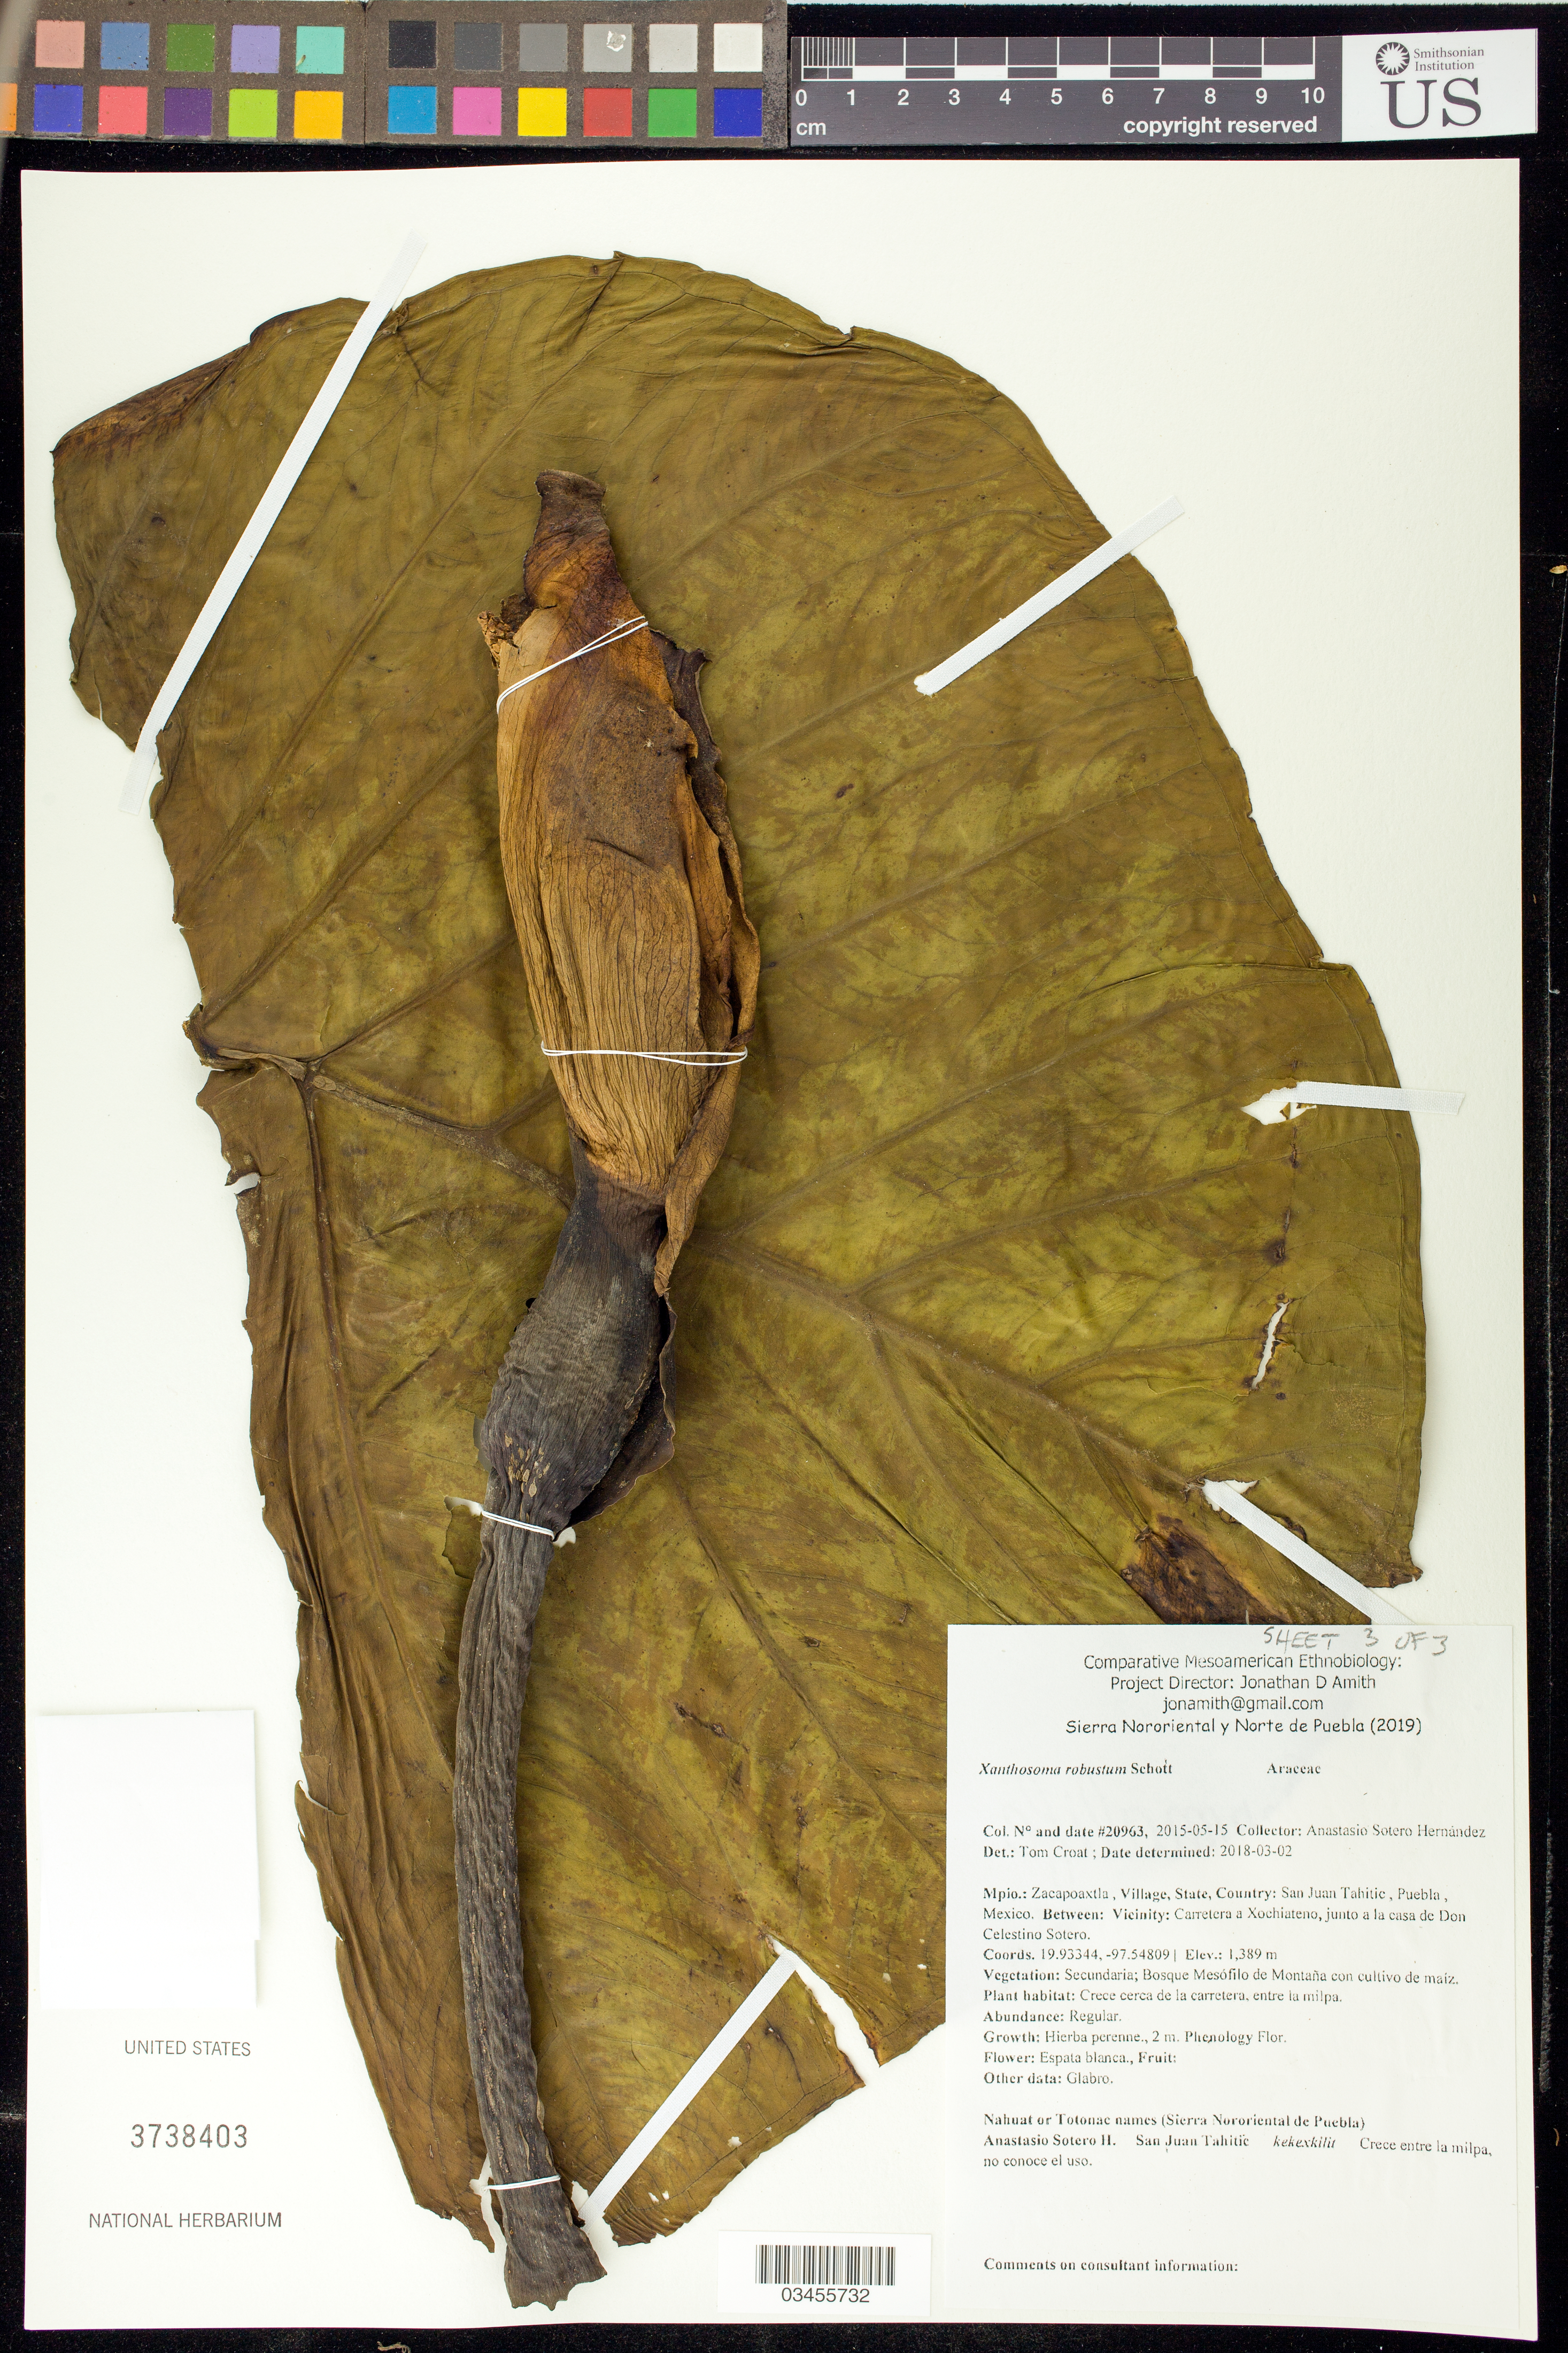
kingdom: Plantae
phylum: Tracheophyta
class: Liliopsida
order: Alismatales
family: Araceae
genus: Xanthosoma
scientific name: Xanthosoma robustum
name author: Schott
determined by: Croat, Thomas B., Missouri Botanical Garden (MO)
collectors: A. Sotero H.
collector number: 20963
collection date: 2015-05-15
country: México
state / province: Puebla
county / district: Zacapoaxtla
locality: PUEBLO: San Juan Tahitic; LOCALIDAD EXACTA: Carretera a Xochiateno, junto a la casa de Don Celestino Sotero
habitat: Bosque mesófilo de montaña con cultivo de maíz | Crece cerca de la carretera, entre la milpa.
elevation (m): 1389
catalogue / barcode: US 3738403